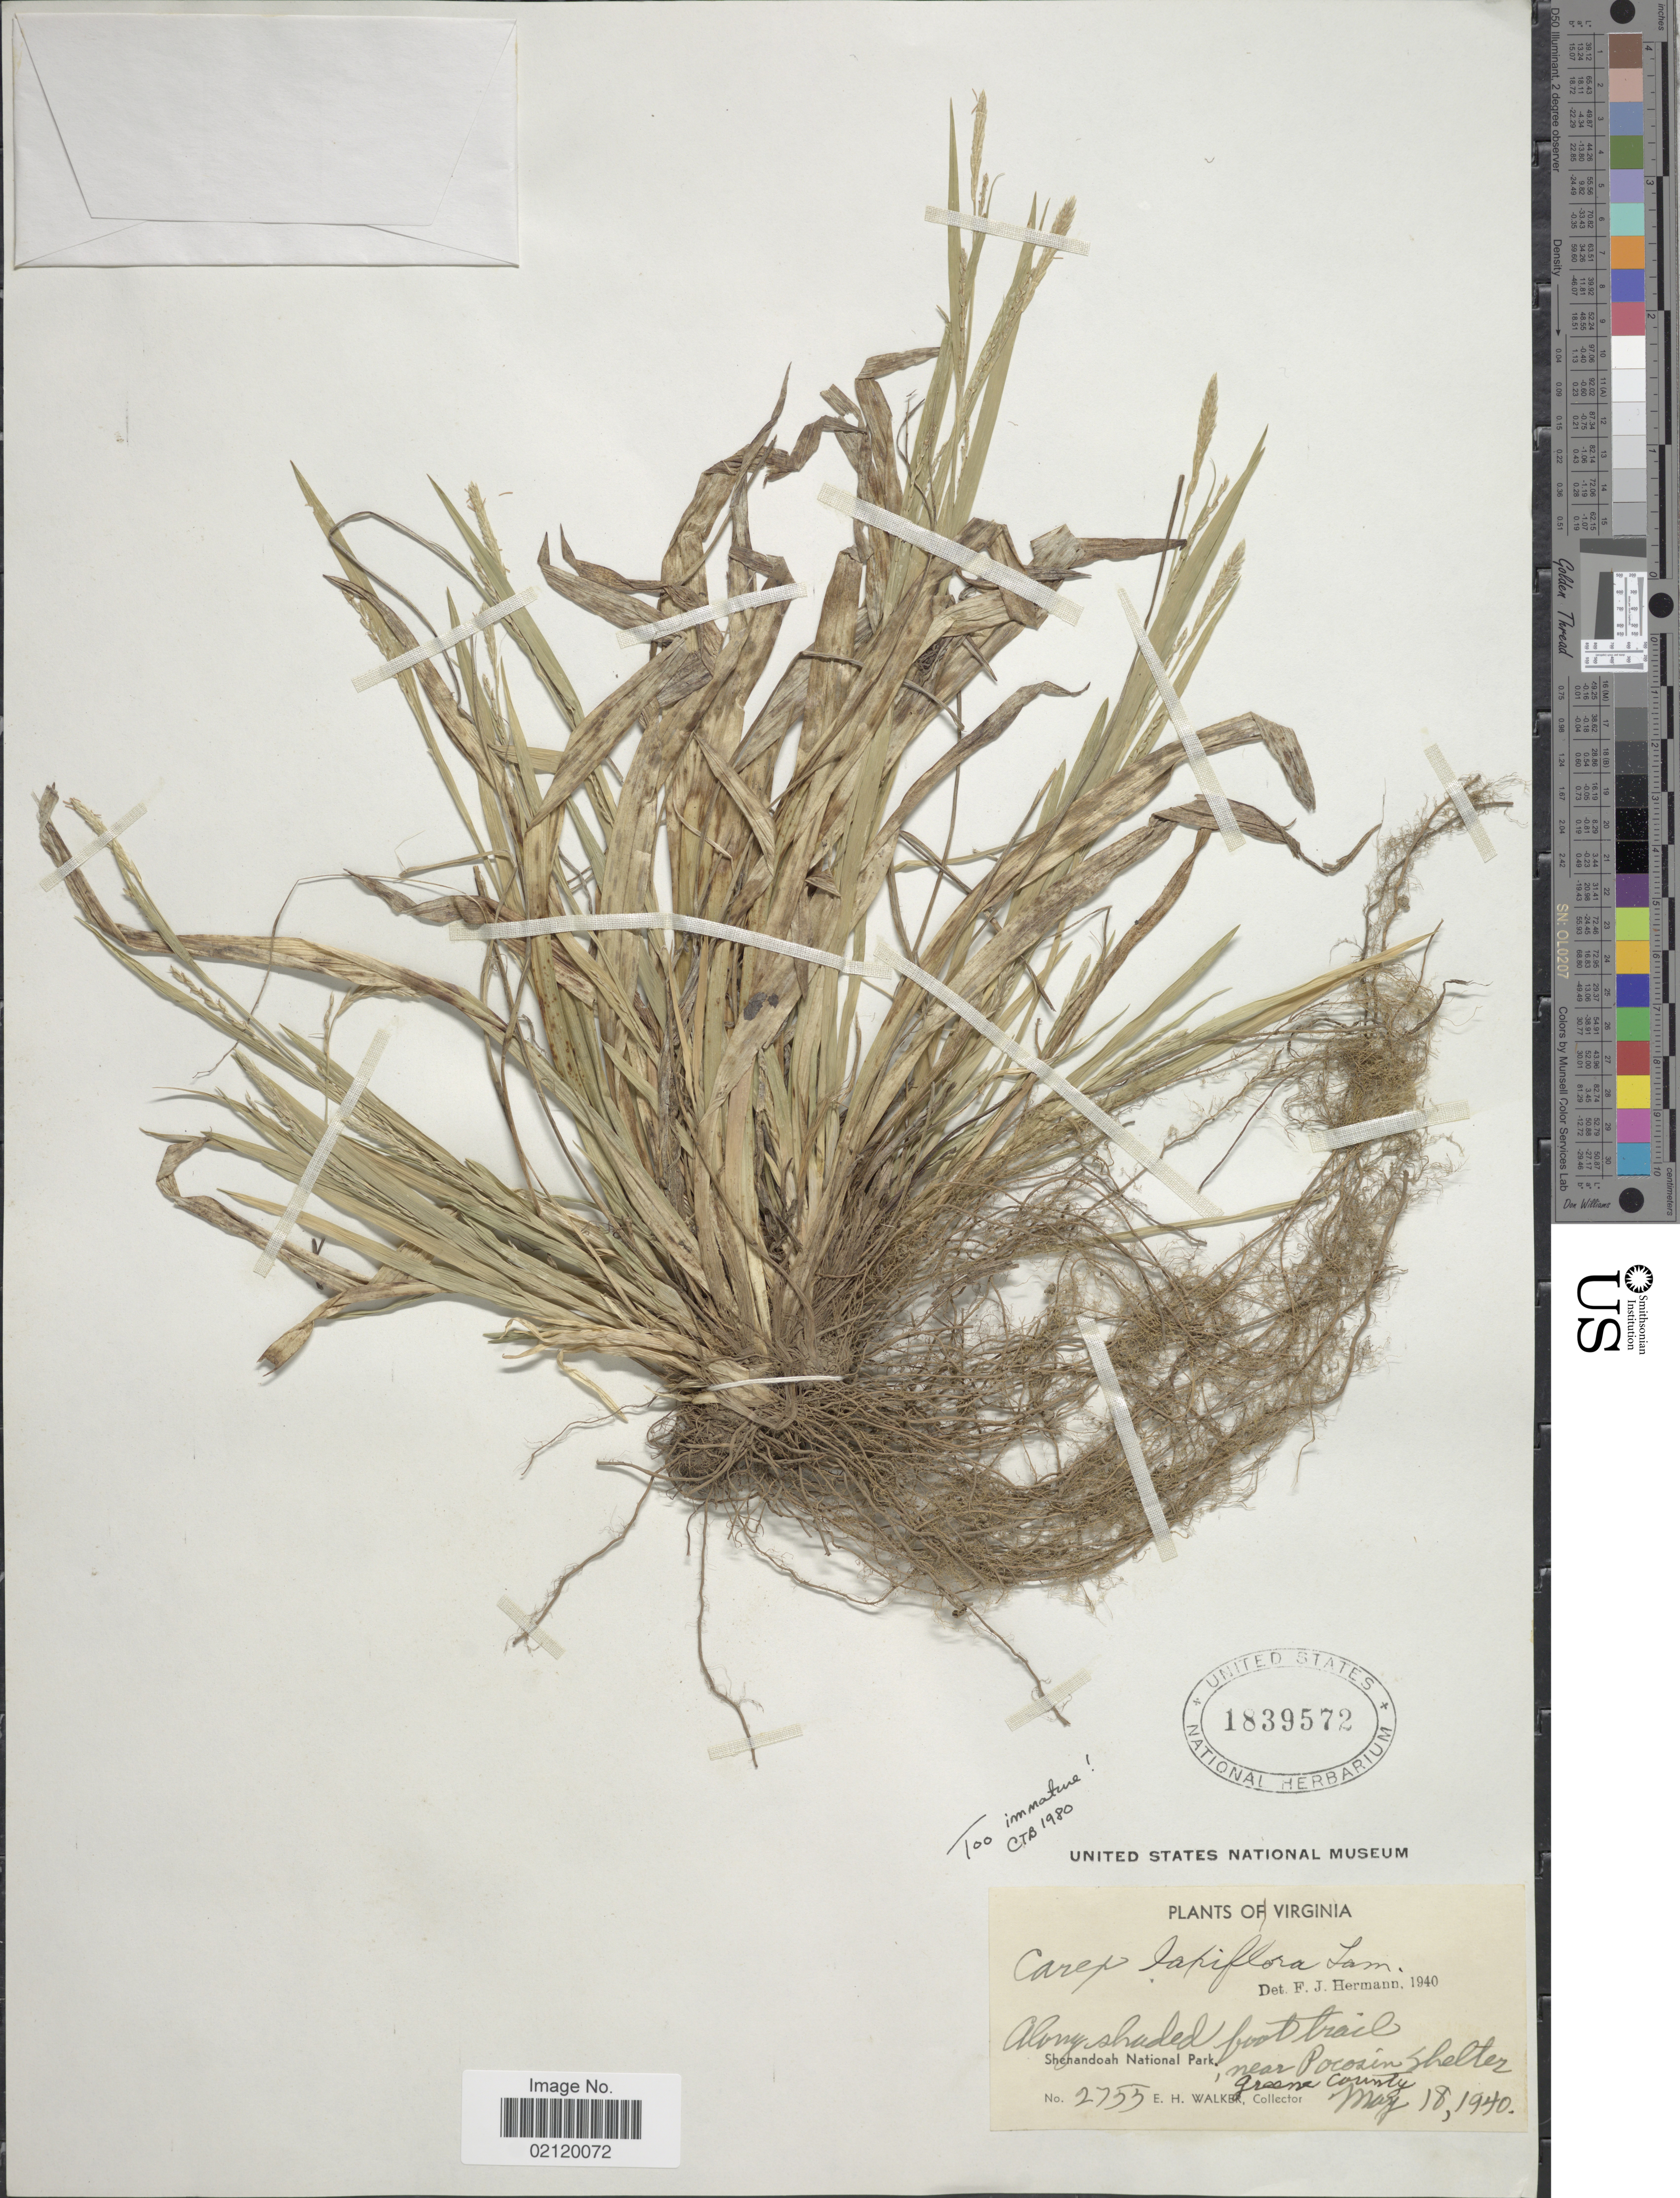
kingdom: Plantae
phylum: Tracheophyta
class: Liliopsida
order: Poales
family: Cyperaceae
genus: Carex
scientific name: Carex laxiflora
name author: Lam.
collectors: E. H. Walker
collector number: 2755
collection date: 1940-05-18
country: United States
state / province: Virginia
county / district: Greene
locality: Along shaded foot trail, near Pocosin Shelter. Greene County. Shenandoah National Park.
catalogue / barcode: US 1839572